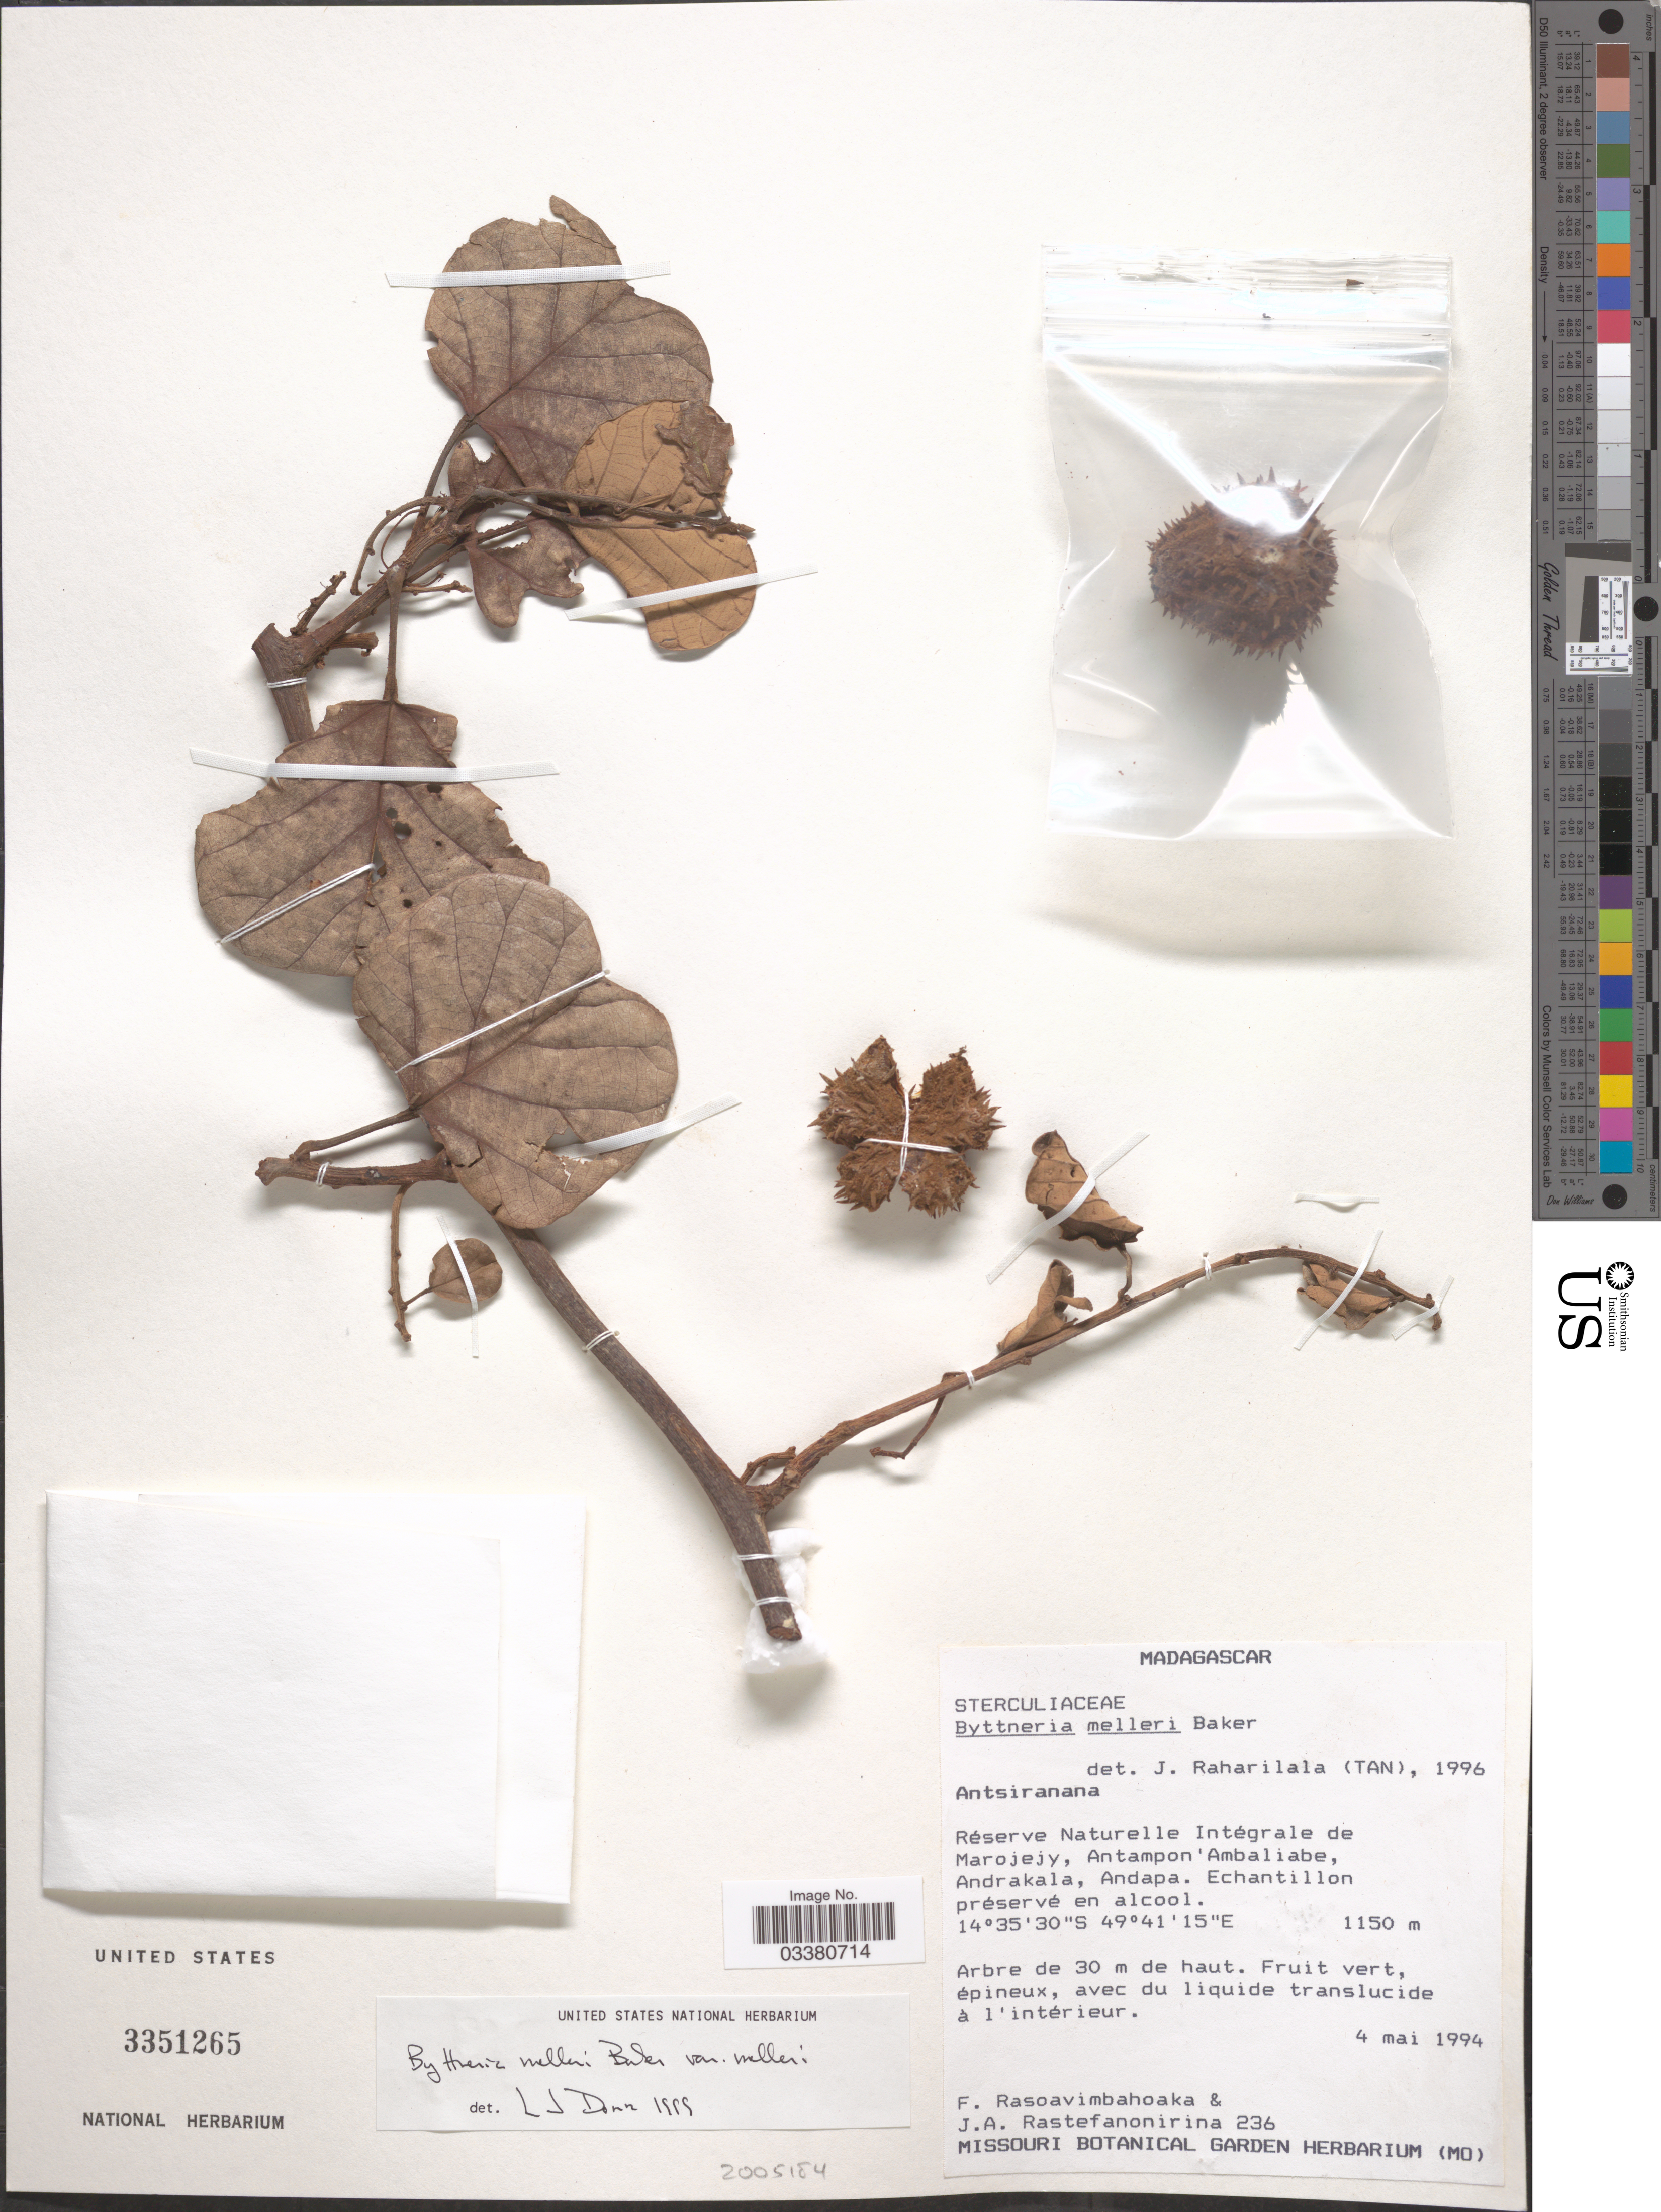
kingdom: Plantae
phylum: Tracheophyta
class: Magnoliopsida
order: Malvales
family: Malvaceae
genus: Byttneria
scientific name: Byttneria melleri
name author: Baker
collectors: F. Rasoavimbahoaka & J. Rastefanonirina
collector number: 236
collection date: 1994-05-04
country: Madagascar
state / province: Sava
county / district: Andapa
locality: Réserve Naturelle Intégrale de Marojejy, Antampon' Ambaliabe, Andrakala, Andapa.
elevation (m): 1150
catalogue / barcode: US 3351265